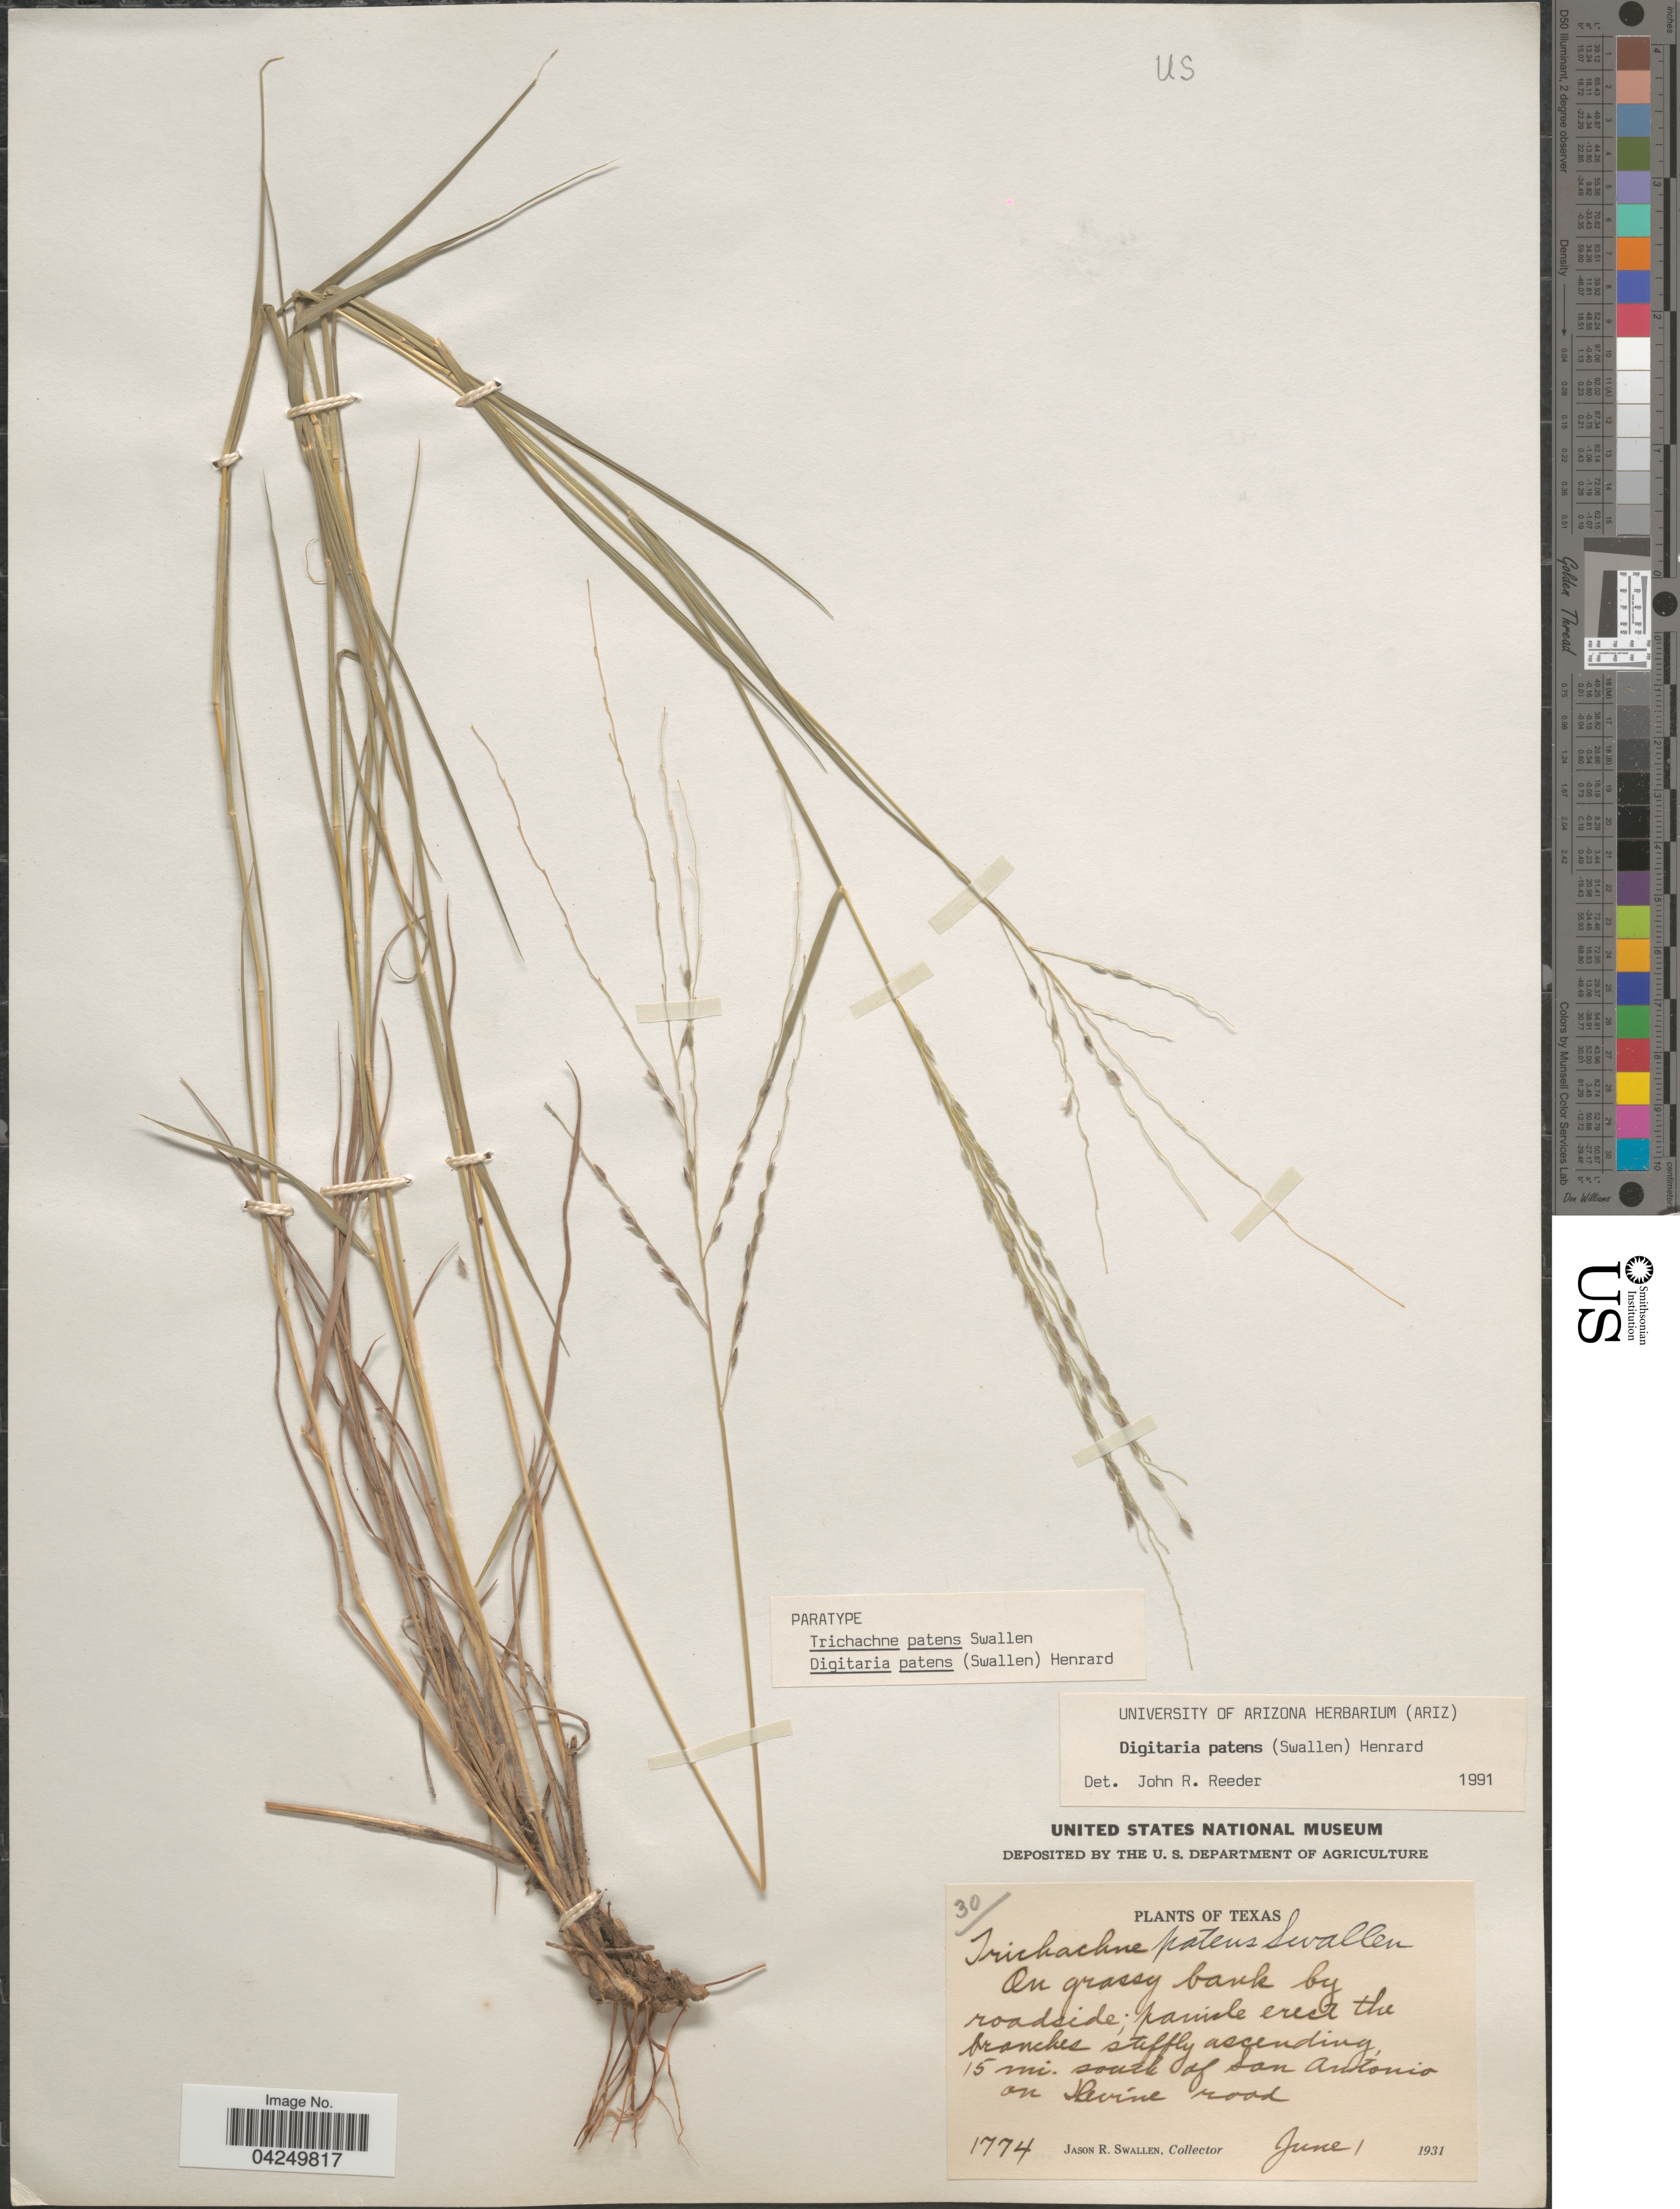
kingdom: Plantae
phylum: Tracheophyta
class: Liliopsida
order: Poales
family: Poaceae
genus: Digitaria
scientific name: Digitaria patens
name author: (Swallen) Henr.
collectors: J. R. Swallen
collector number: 1744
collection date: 1931-06-01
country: United States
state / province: Texas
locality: On grassy bank by roadside; 15 mi. south of San Antonio on Levine Road.